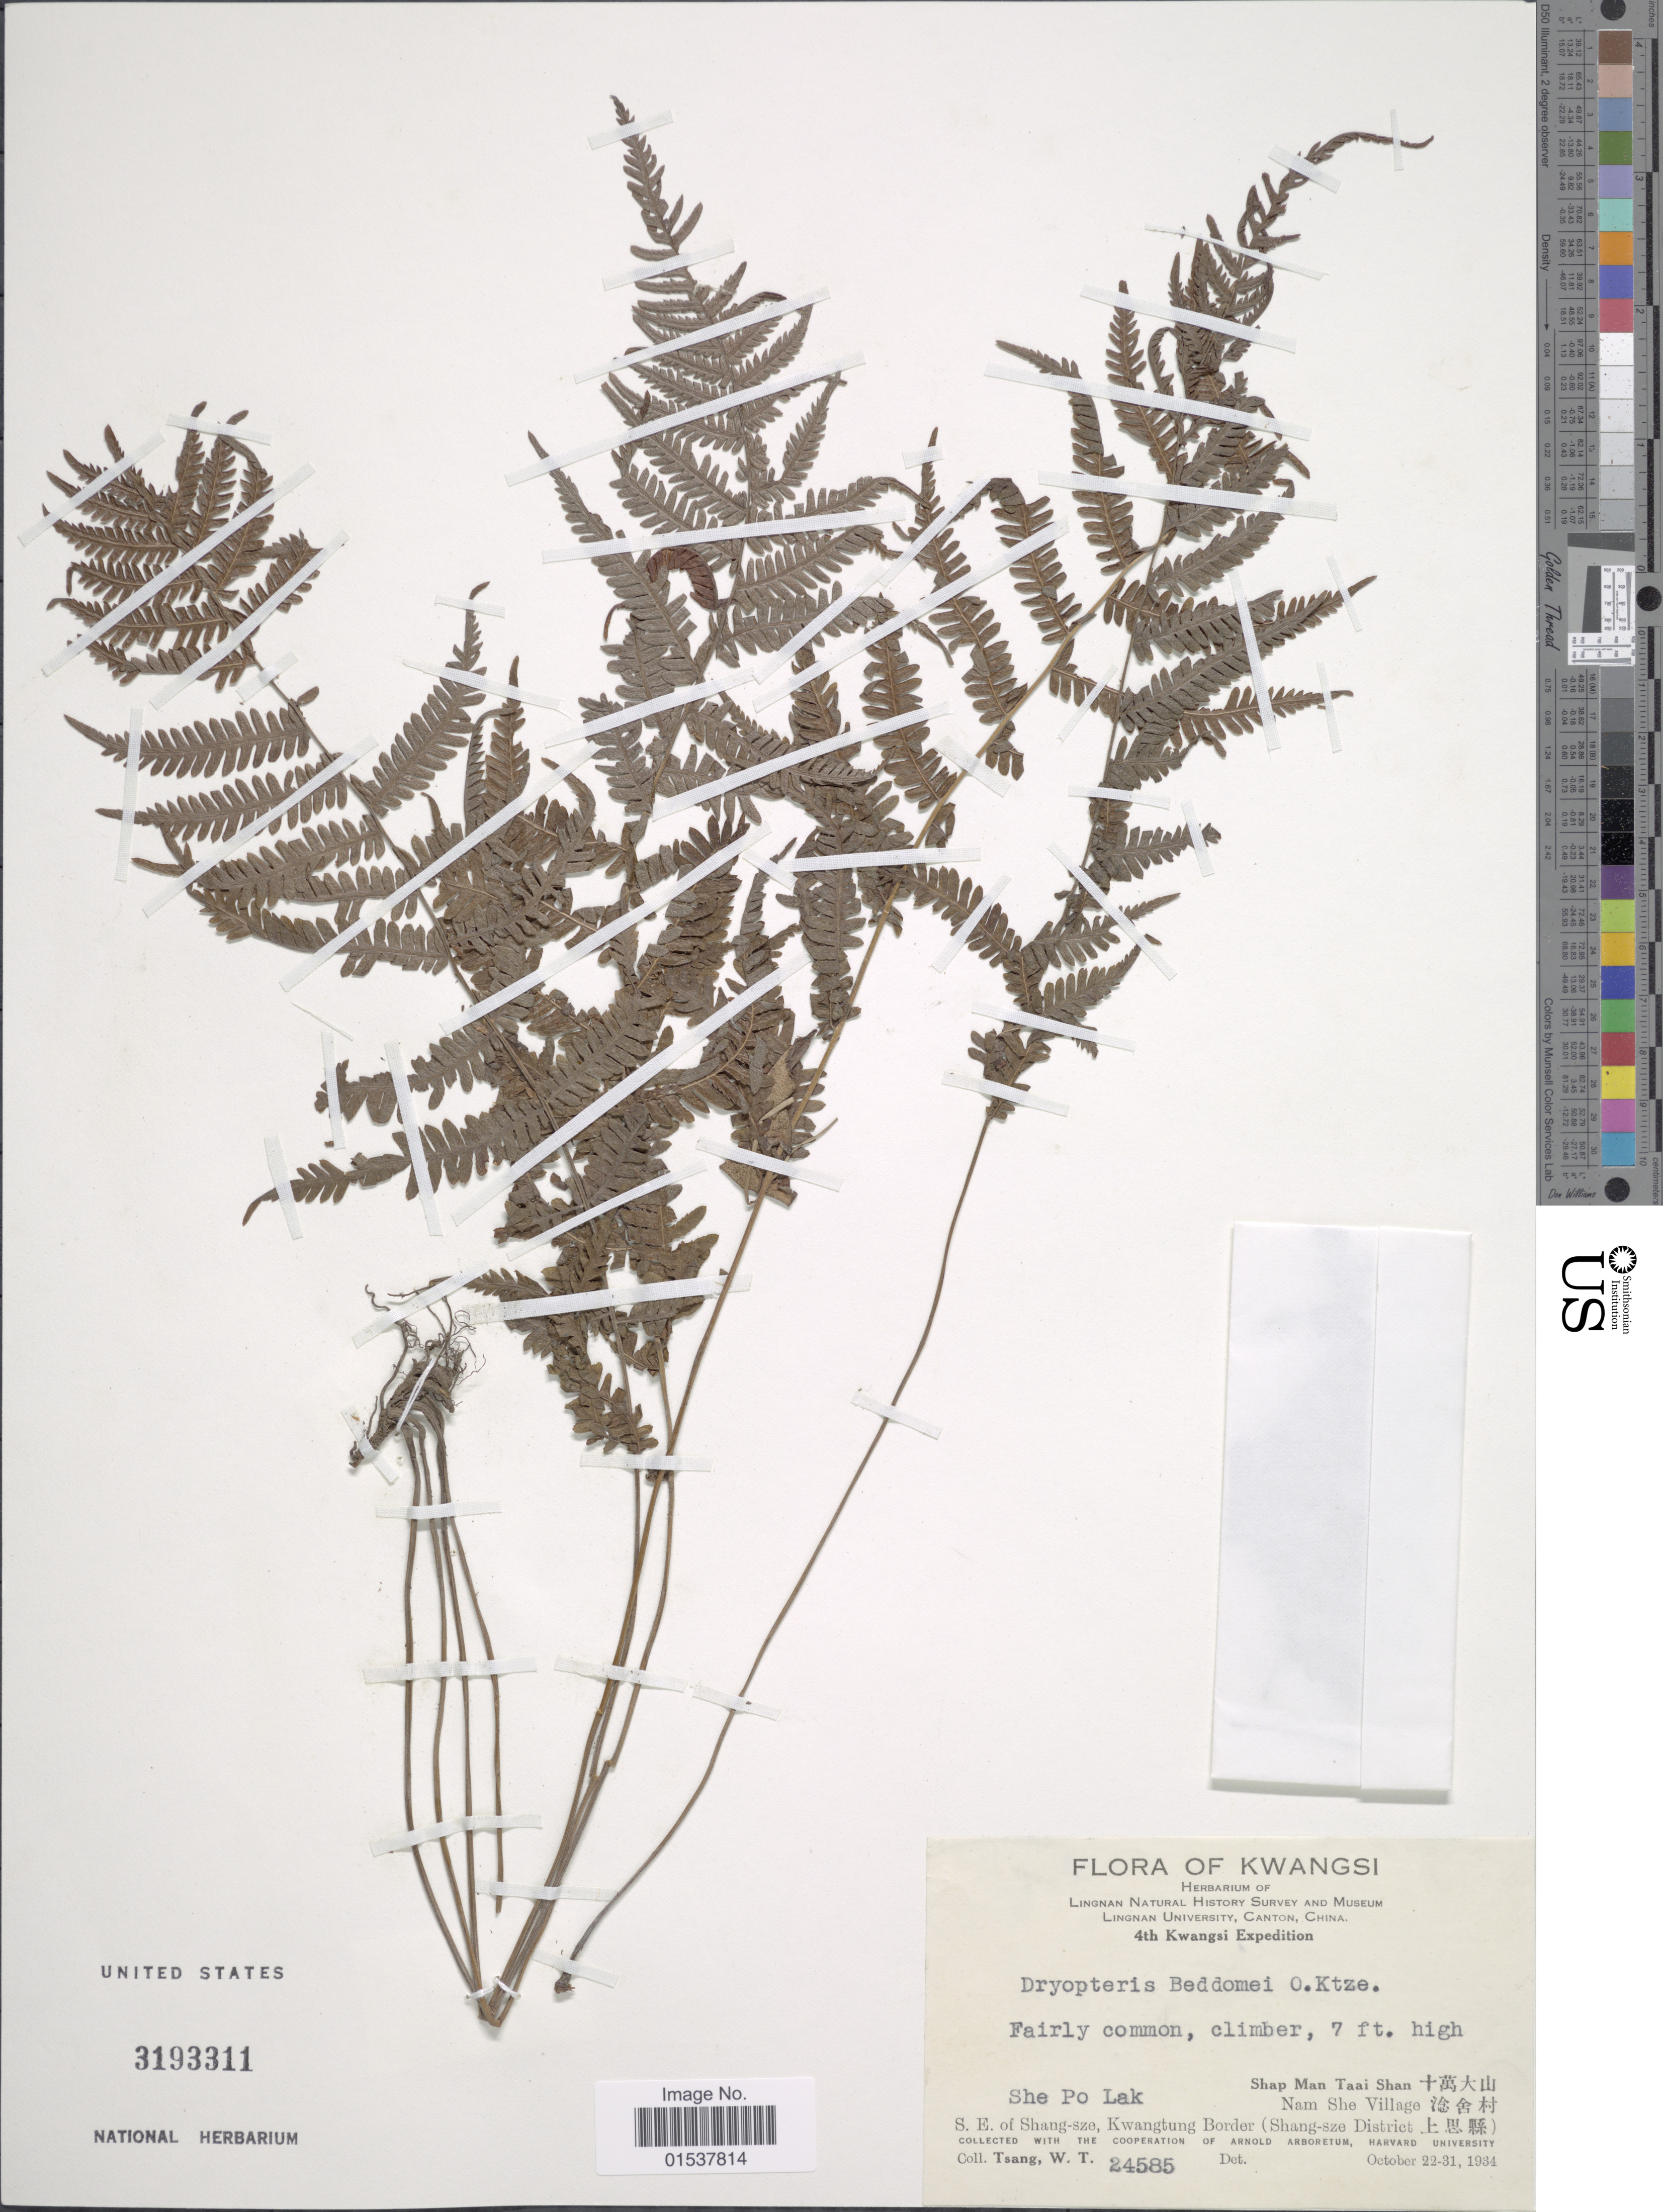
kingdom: Plantae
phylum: Tracheophyta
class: Polypodiopsida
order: Polypodiales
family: Thelypteridaceae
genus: Parathelypteris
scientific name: Parathelypteris beddomei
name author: (Baker) Ching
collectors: W. T. Tsang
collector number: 24585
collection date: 1934-10-22/1934-10-31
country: China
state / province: Guangxi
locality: Kwansgi, She Po Lak, Shap Man Taai Shan, Nam She Village, S. E. of Shang-sze, Kwangtung Border (Shang-sze District)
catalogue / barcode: US 3193311